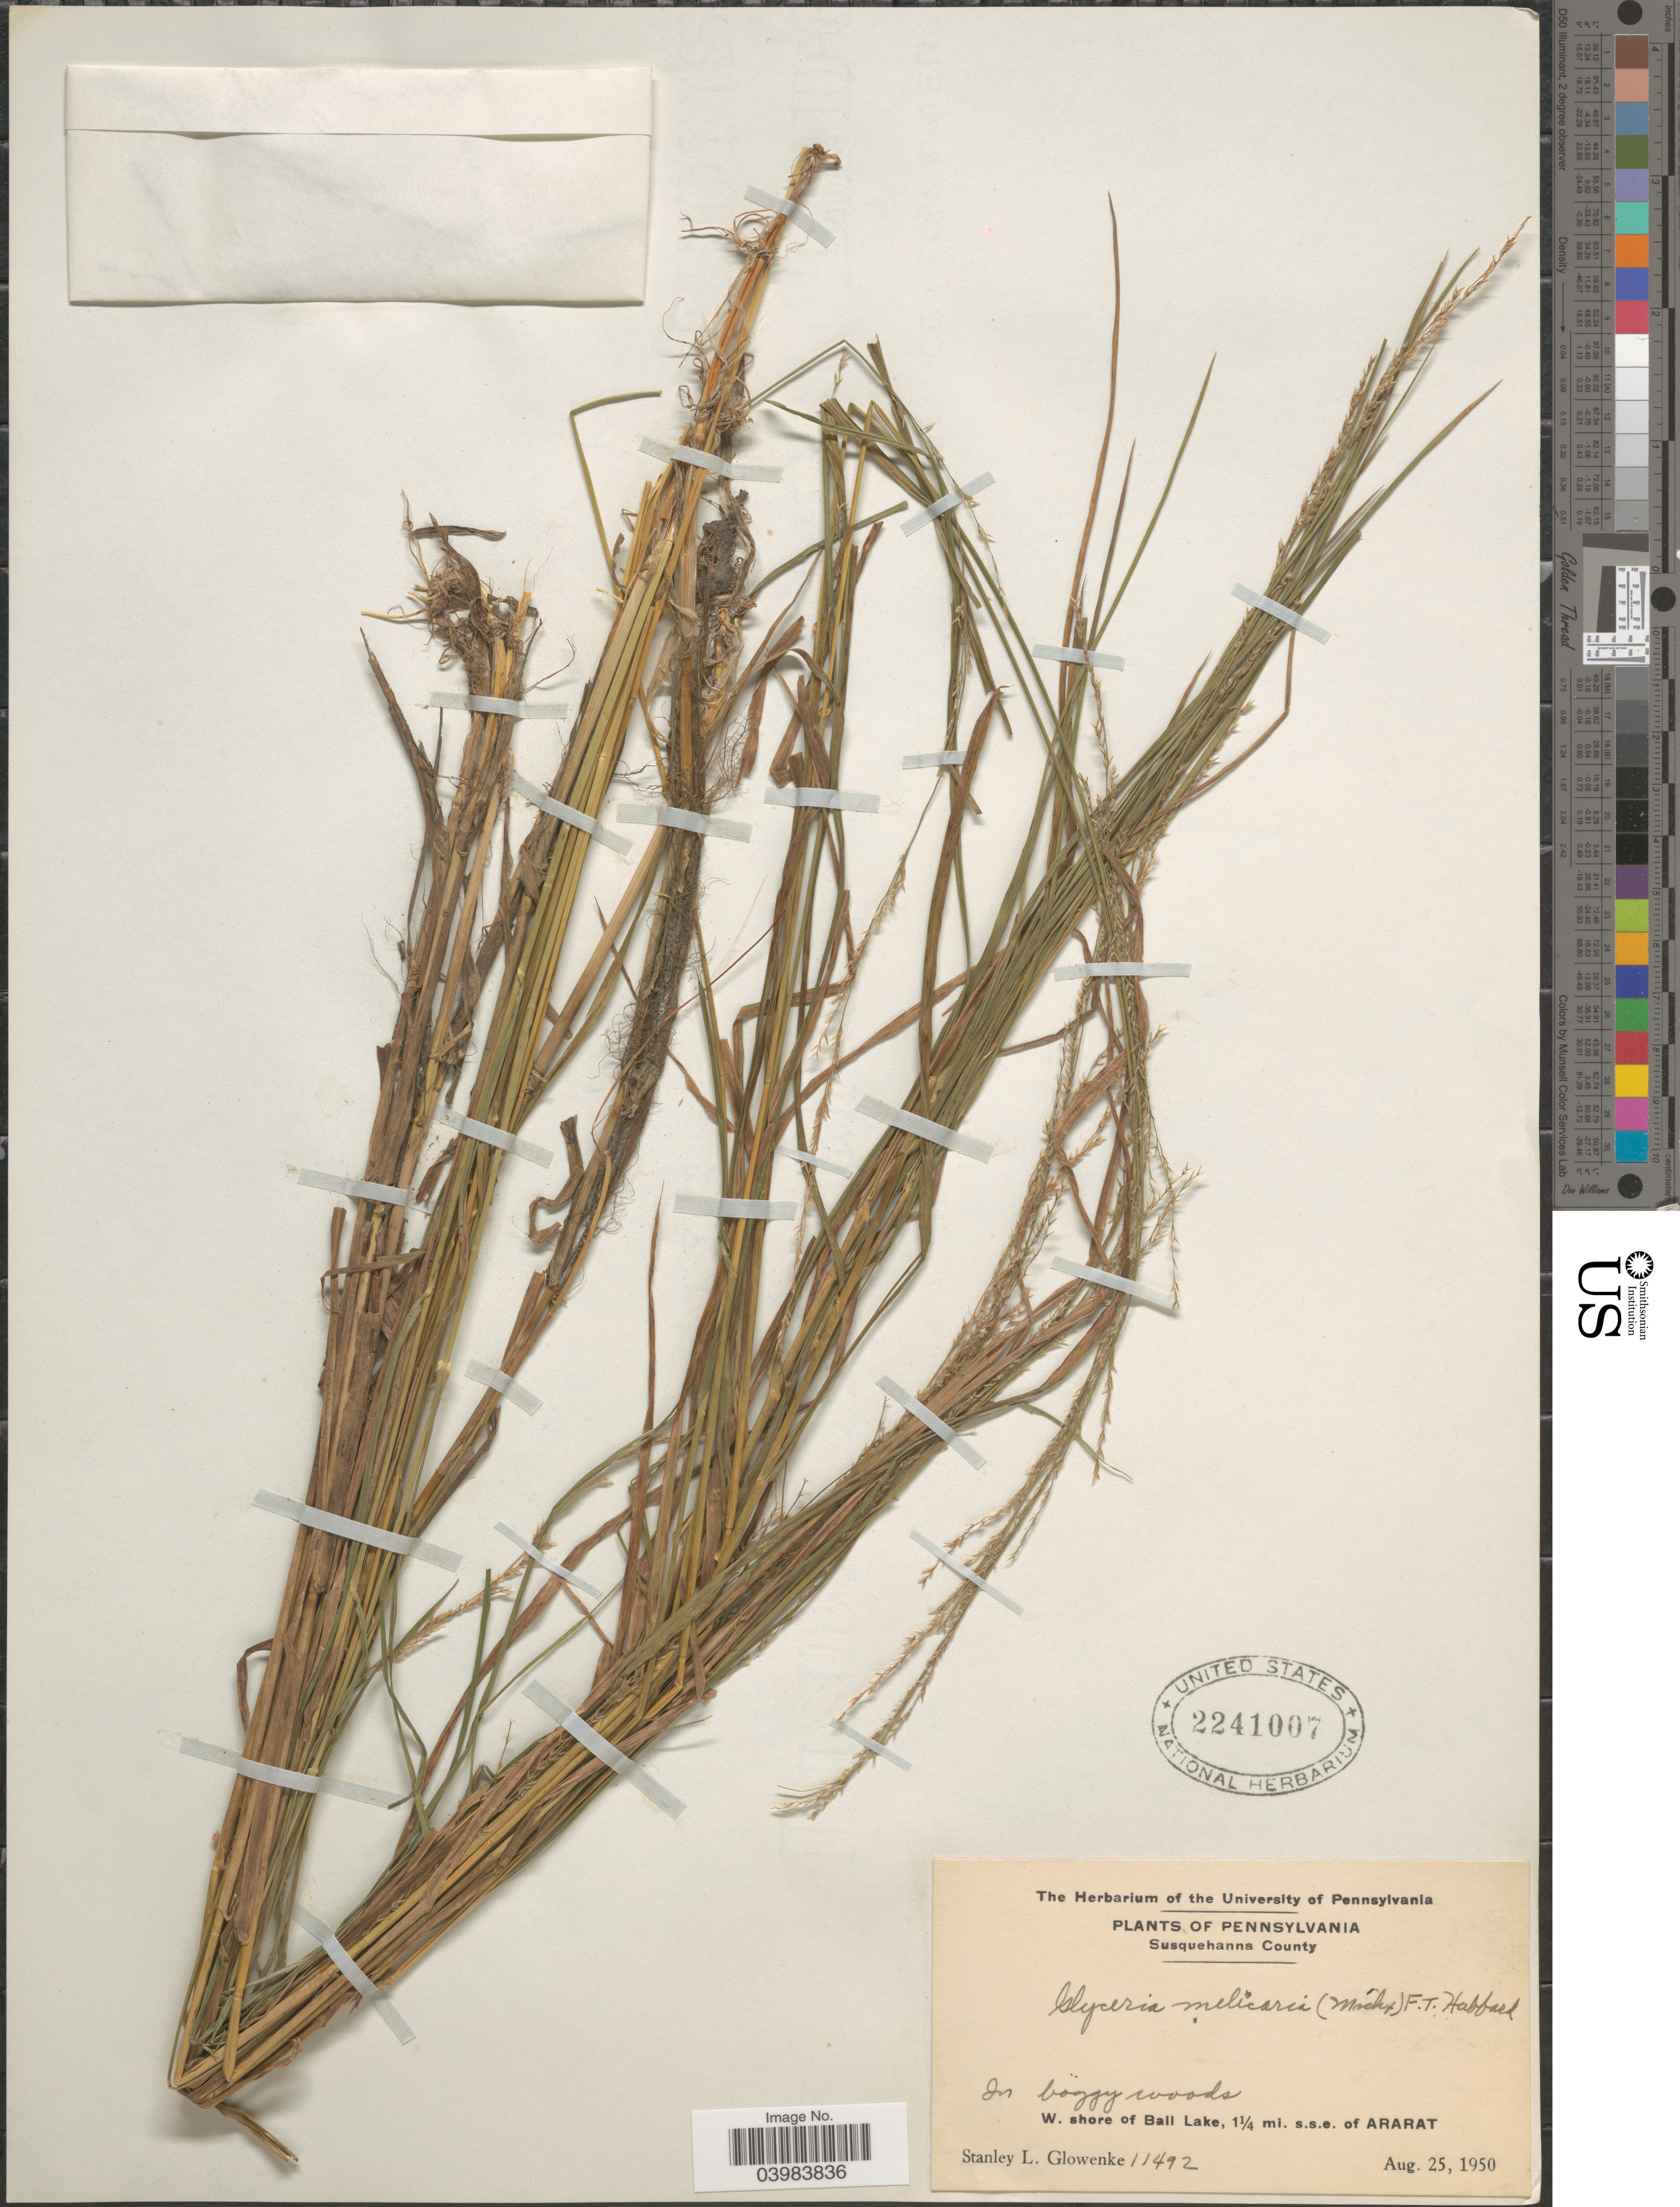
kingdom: Plantae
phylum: Tracheophyta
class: Liliopsida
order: Poales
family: Poaceae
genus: Glyceria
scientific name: Glyceria melicaria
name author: (Michx.) F.T. Hubb.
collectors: S. Glowenke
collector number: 11492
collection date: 1950-08-25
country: United States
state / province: Pennsylvania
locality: Susquehanna County. W. shore of Ball Lake, 1¼ mi. s.s.e. of Ararat.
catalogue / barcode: US 2241007